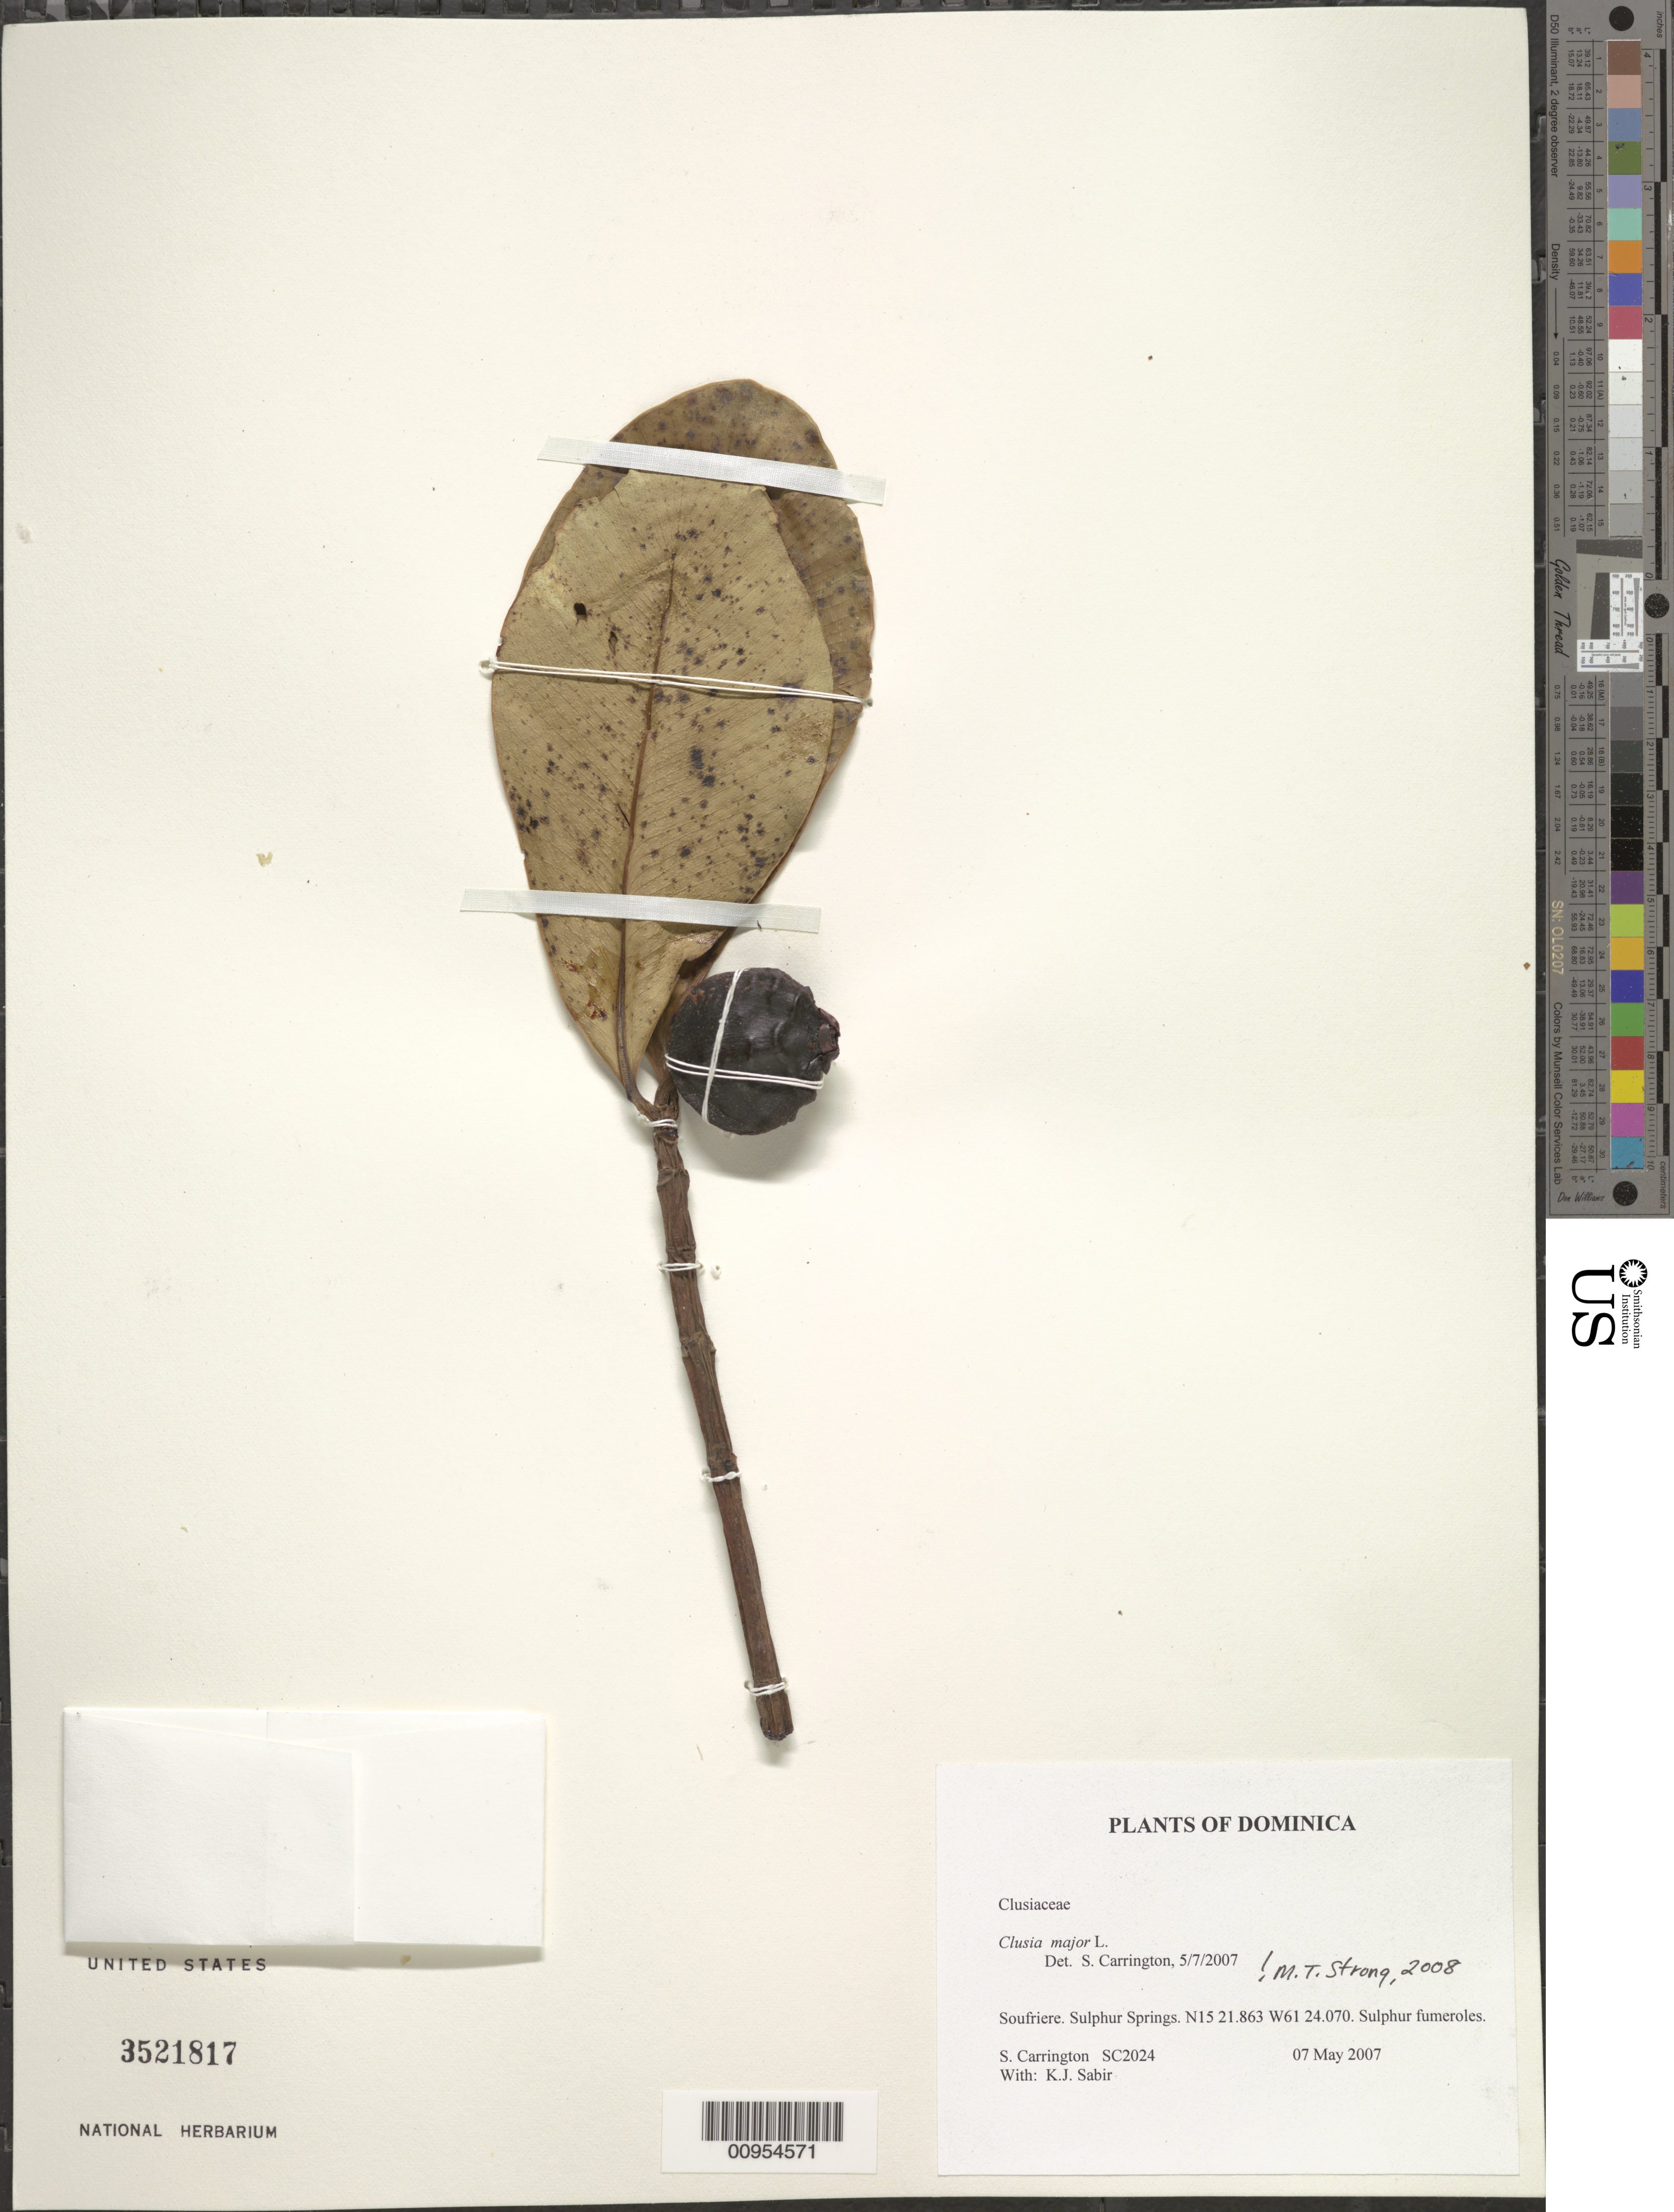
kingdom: Plantae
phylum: Tracheophyta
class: Magnoliopsida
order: Malpighiales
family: Clusiaceae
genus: Clusia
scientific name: Clusia major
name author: L.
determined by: Strong, M. T., (US), Smithsonian Institution - National Museum of Natural History (UNITED STATES)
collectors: C. M. S. Carrington & K. Sabir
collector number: SC 2024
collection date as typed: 07 May 2007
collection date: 2007-05-07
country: Dominica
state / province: St. Mark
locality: Sulphur Springs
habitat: Sulphur fumeroles.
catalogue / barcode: US 3521817